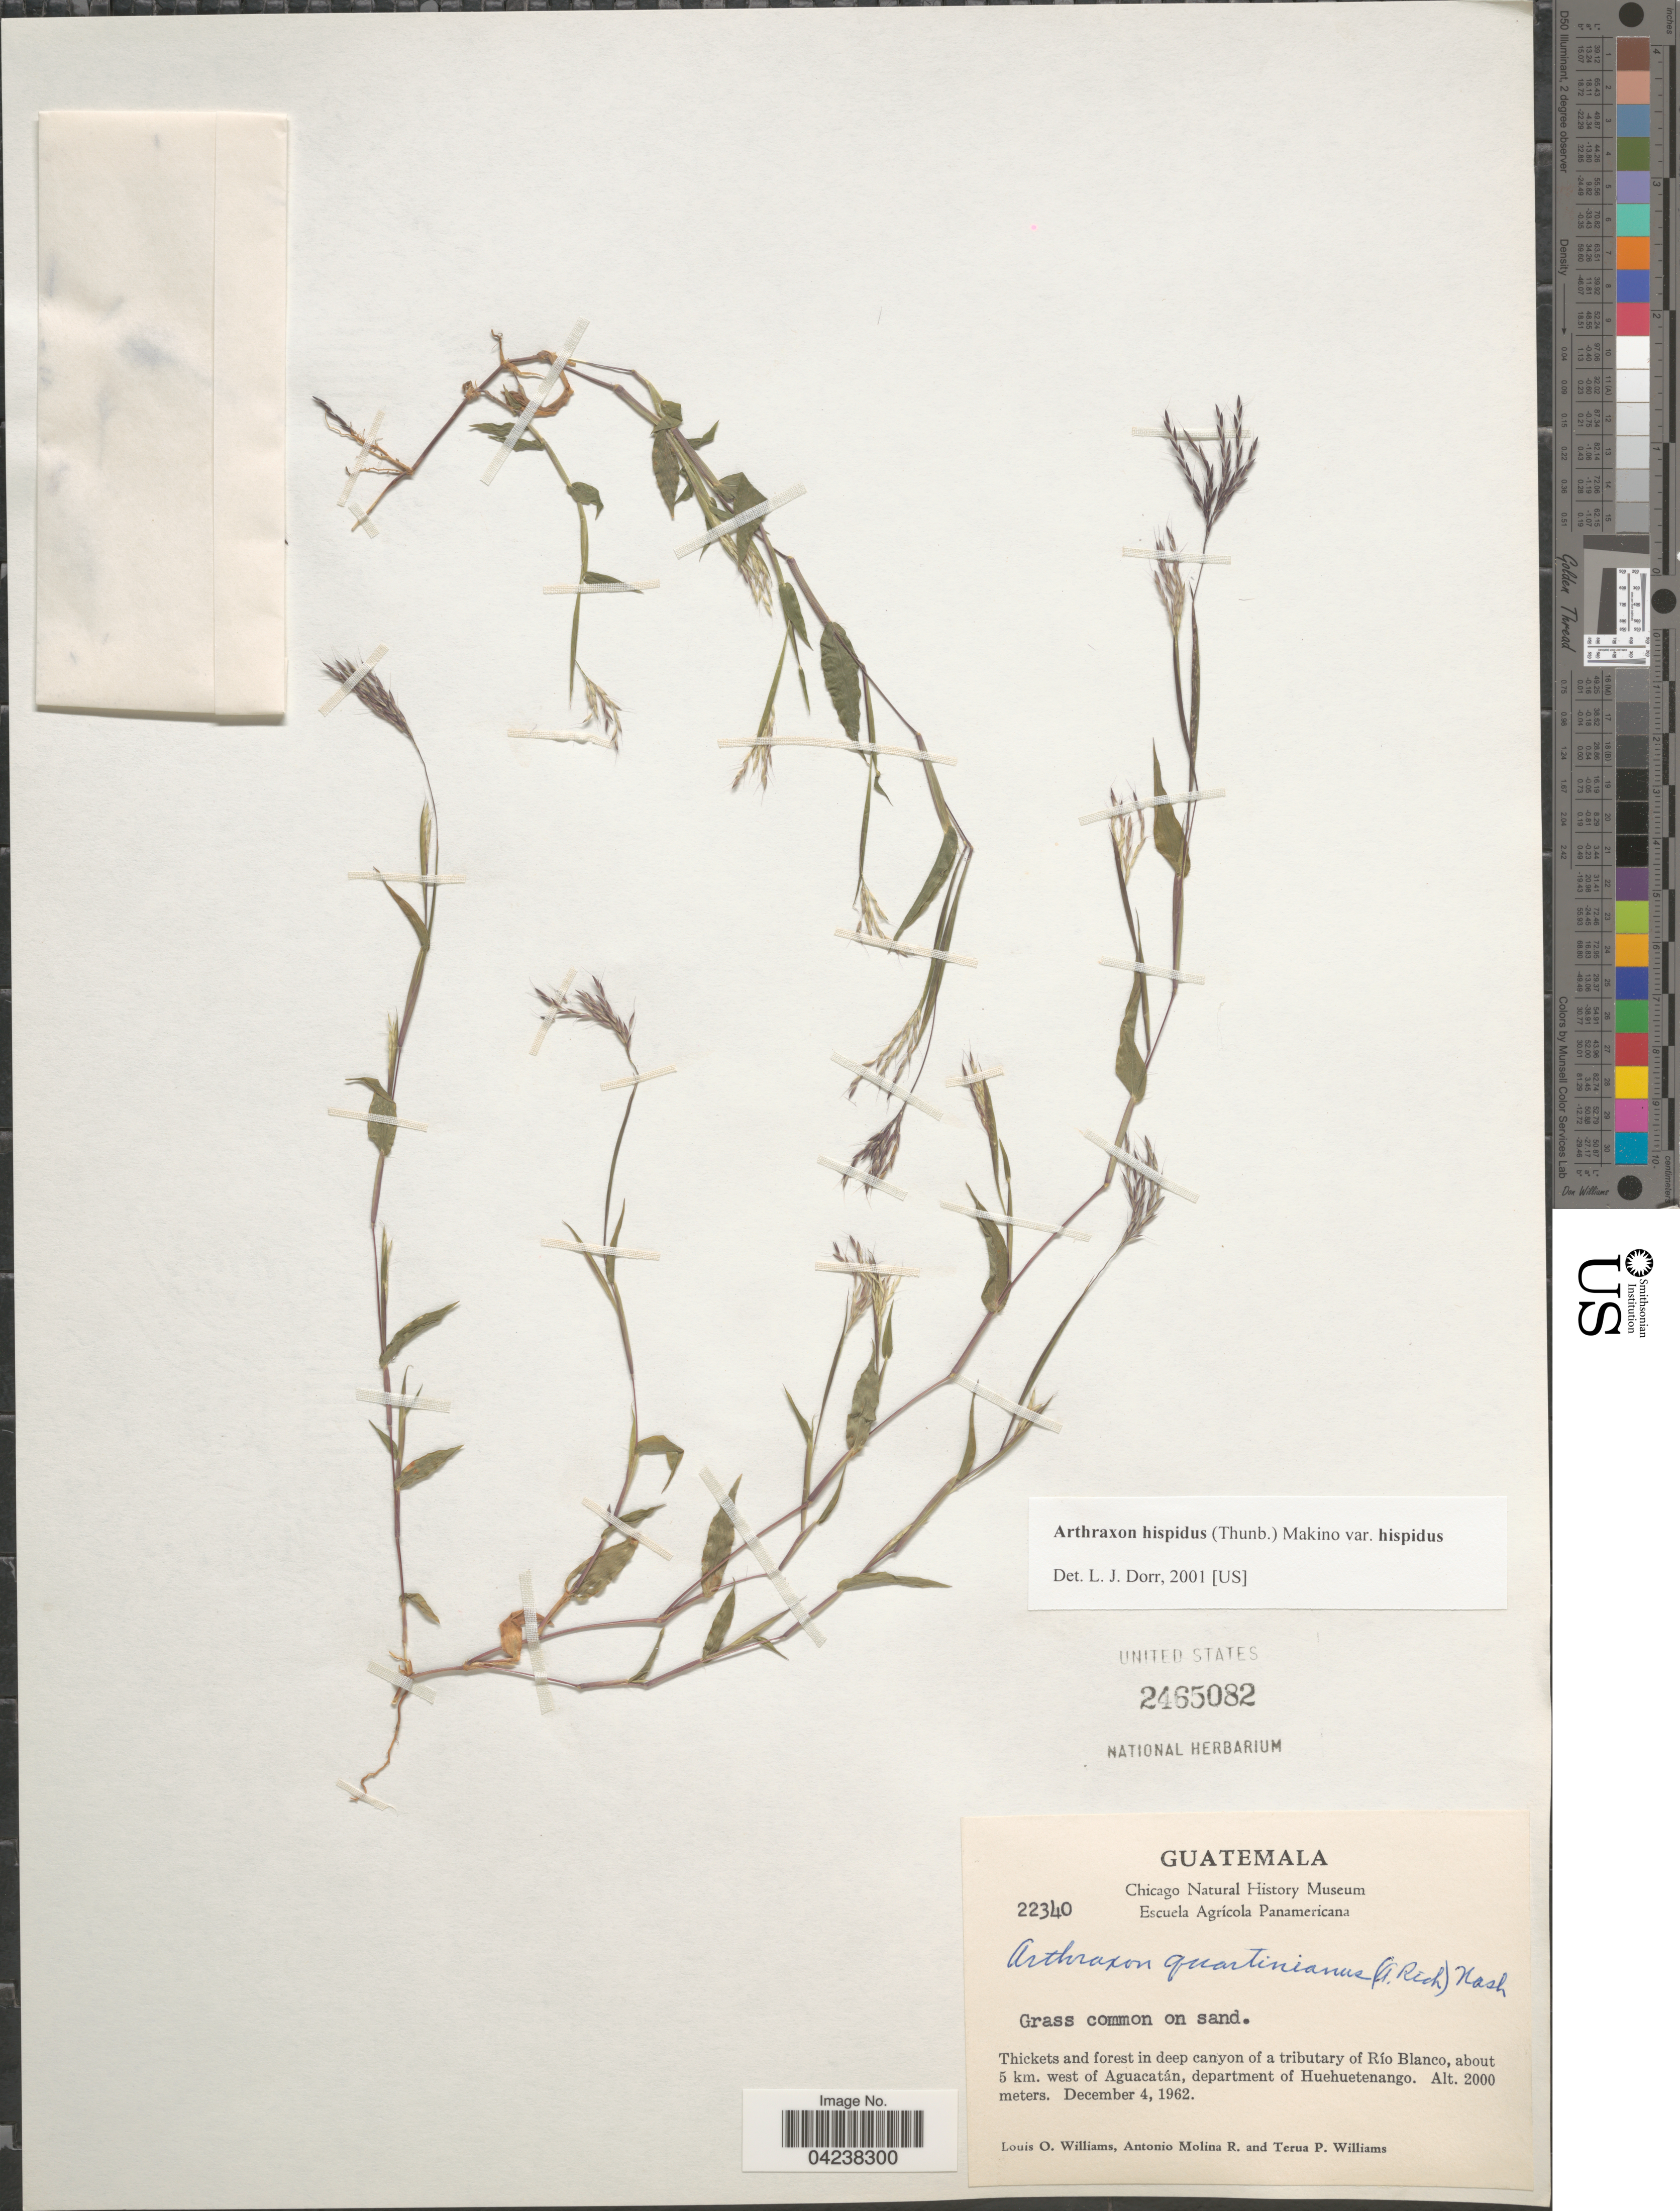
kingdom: Plantae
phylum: Tracheophyta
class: Liliopsida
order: Poales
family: Poaceae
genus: Arthraxon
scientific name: Arthraxon hispidus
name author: (Thunb.) Makino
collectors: L. O. Williams, A. Molina R. & T. Williams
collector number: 22340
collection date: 1962-12-04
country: Guatemala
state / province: Huehuetenango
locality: Thickets and forest in deep canyon of a tributary of Río Blanco, about 5 km. west of Aguacatán, department of Huehuetenango.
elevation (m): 2000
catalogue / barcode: US 2465082